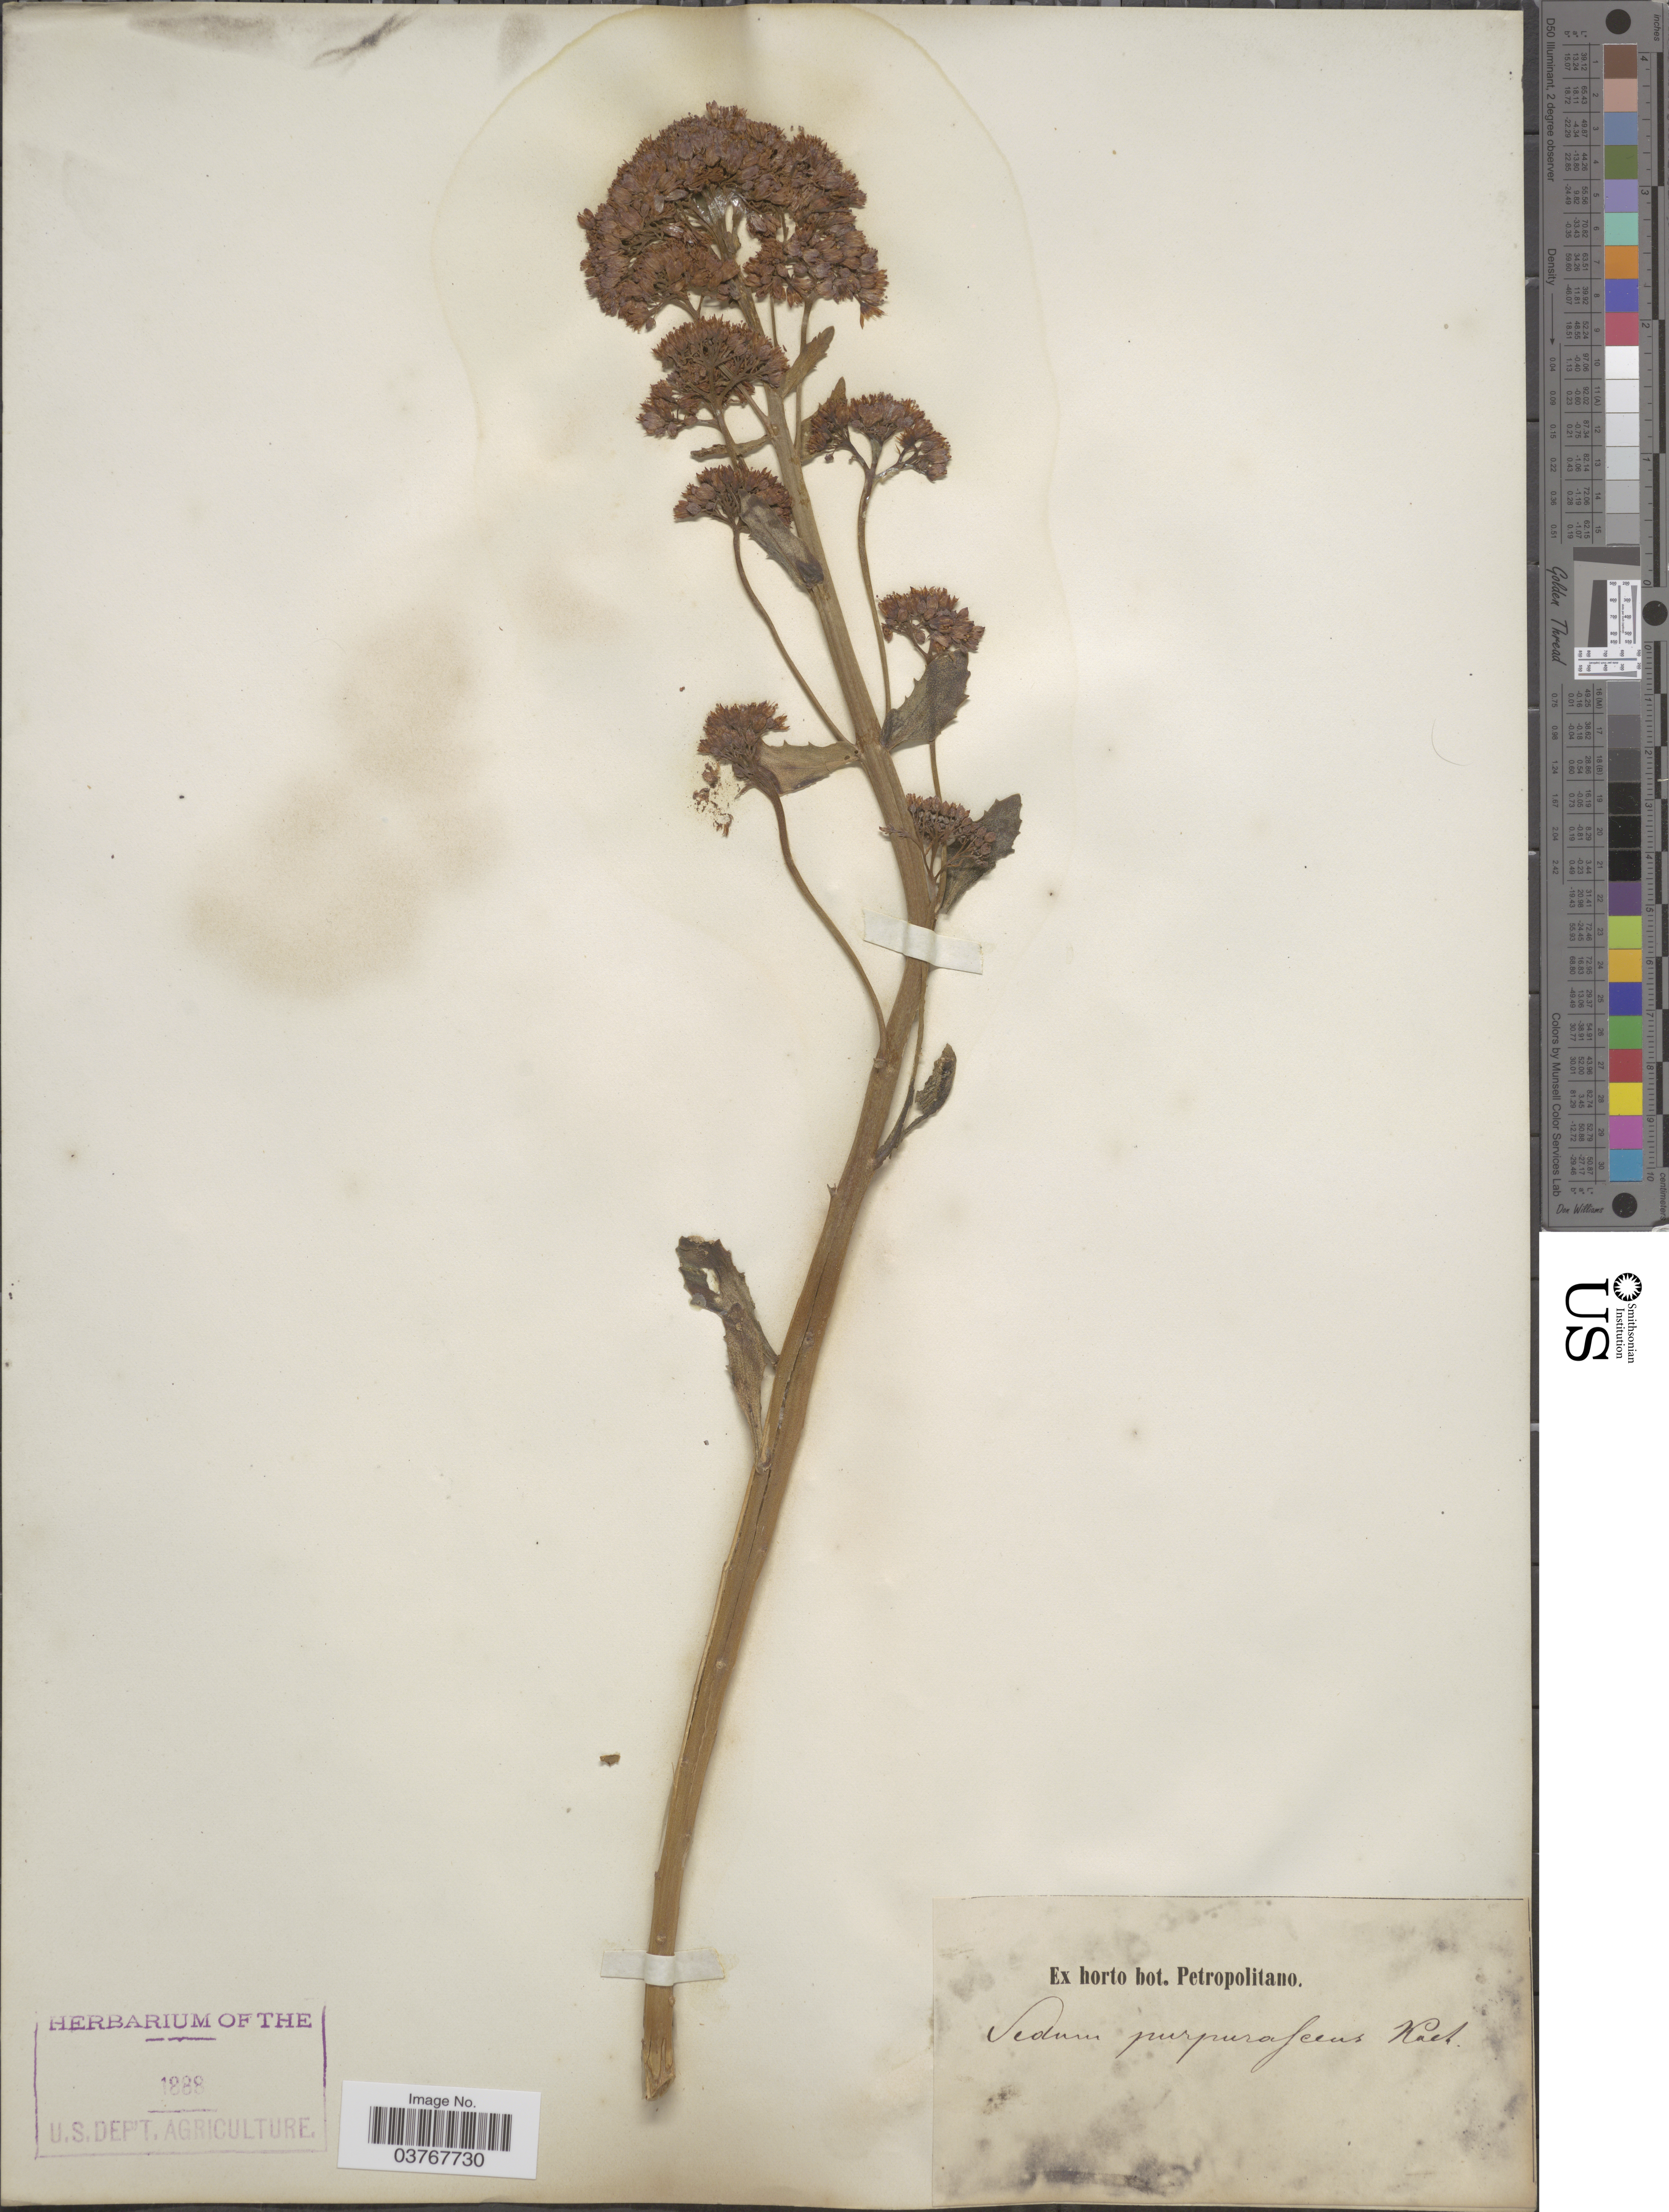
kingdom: Plantae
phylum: Tracheophyta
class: Magnoliopsida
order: Saxifragales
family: Crassulaceae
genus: Sedum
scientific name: Sedum purpurascens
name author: W.D.J. Koch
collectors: ex Horto Bot. Petropolitano